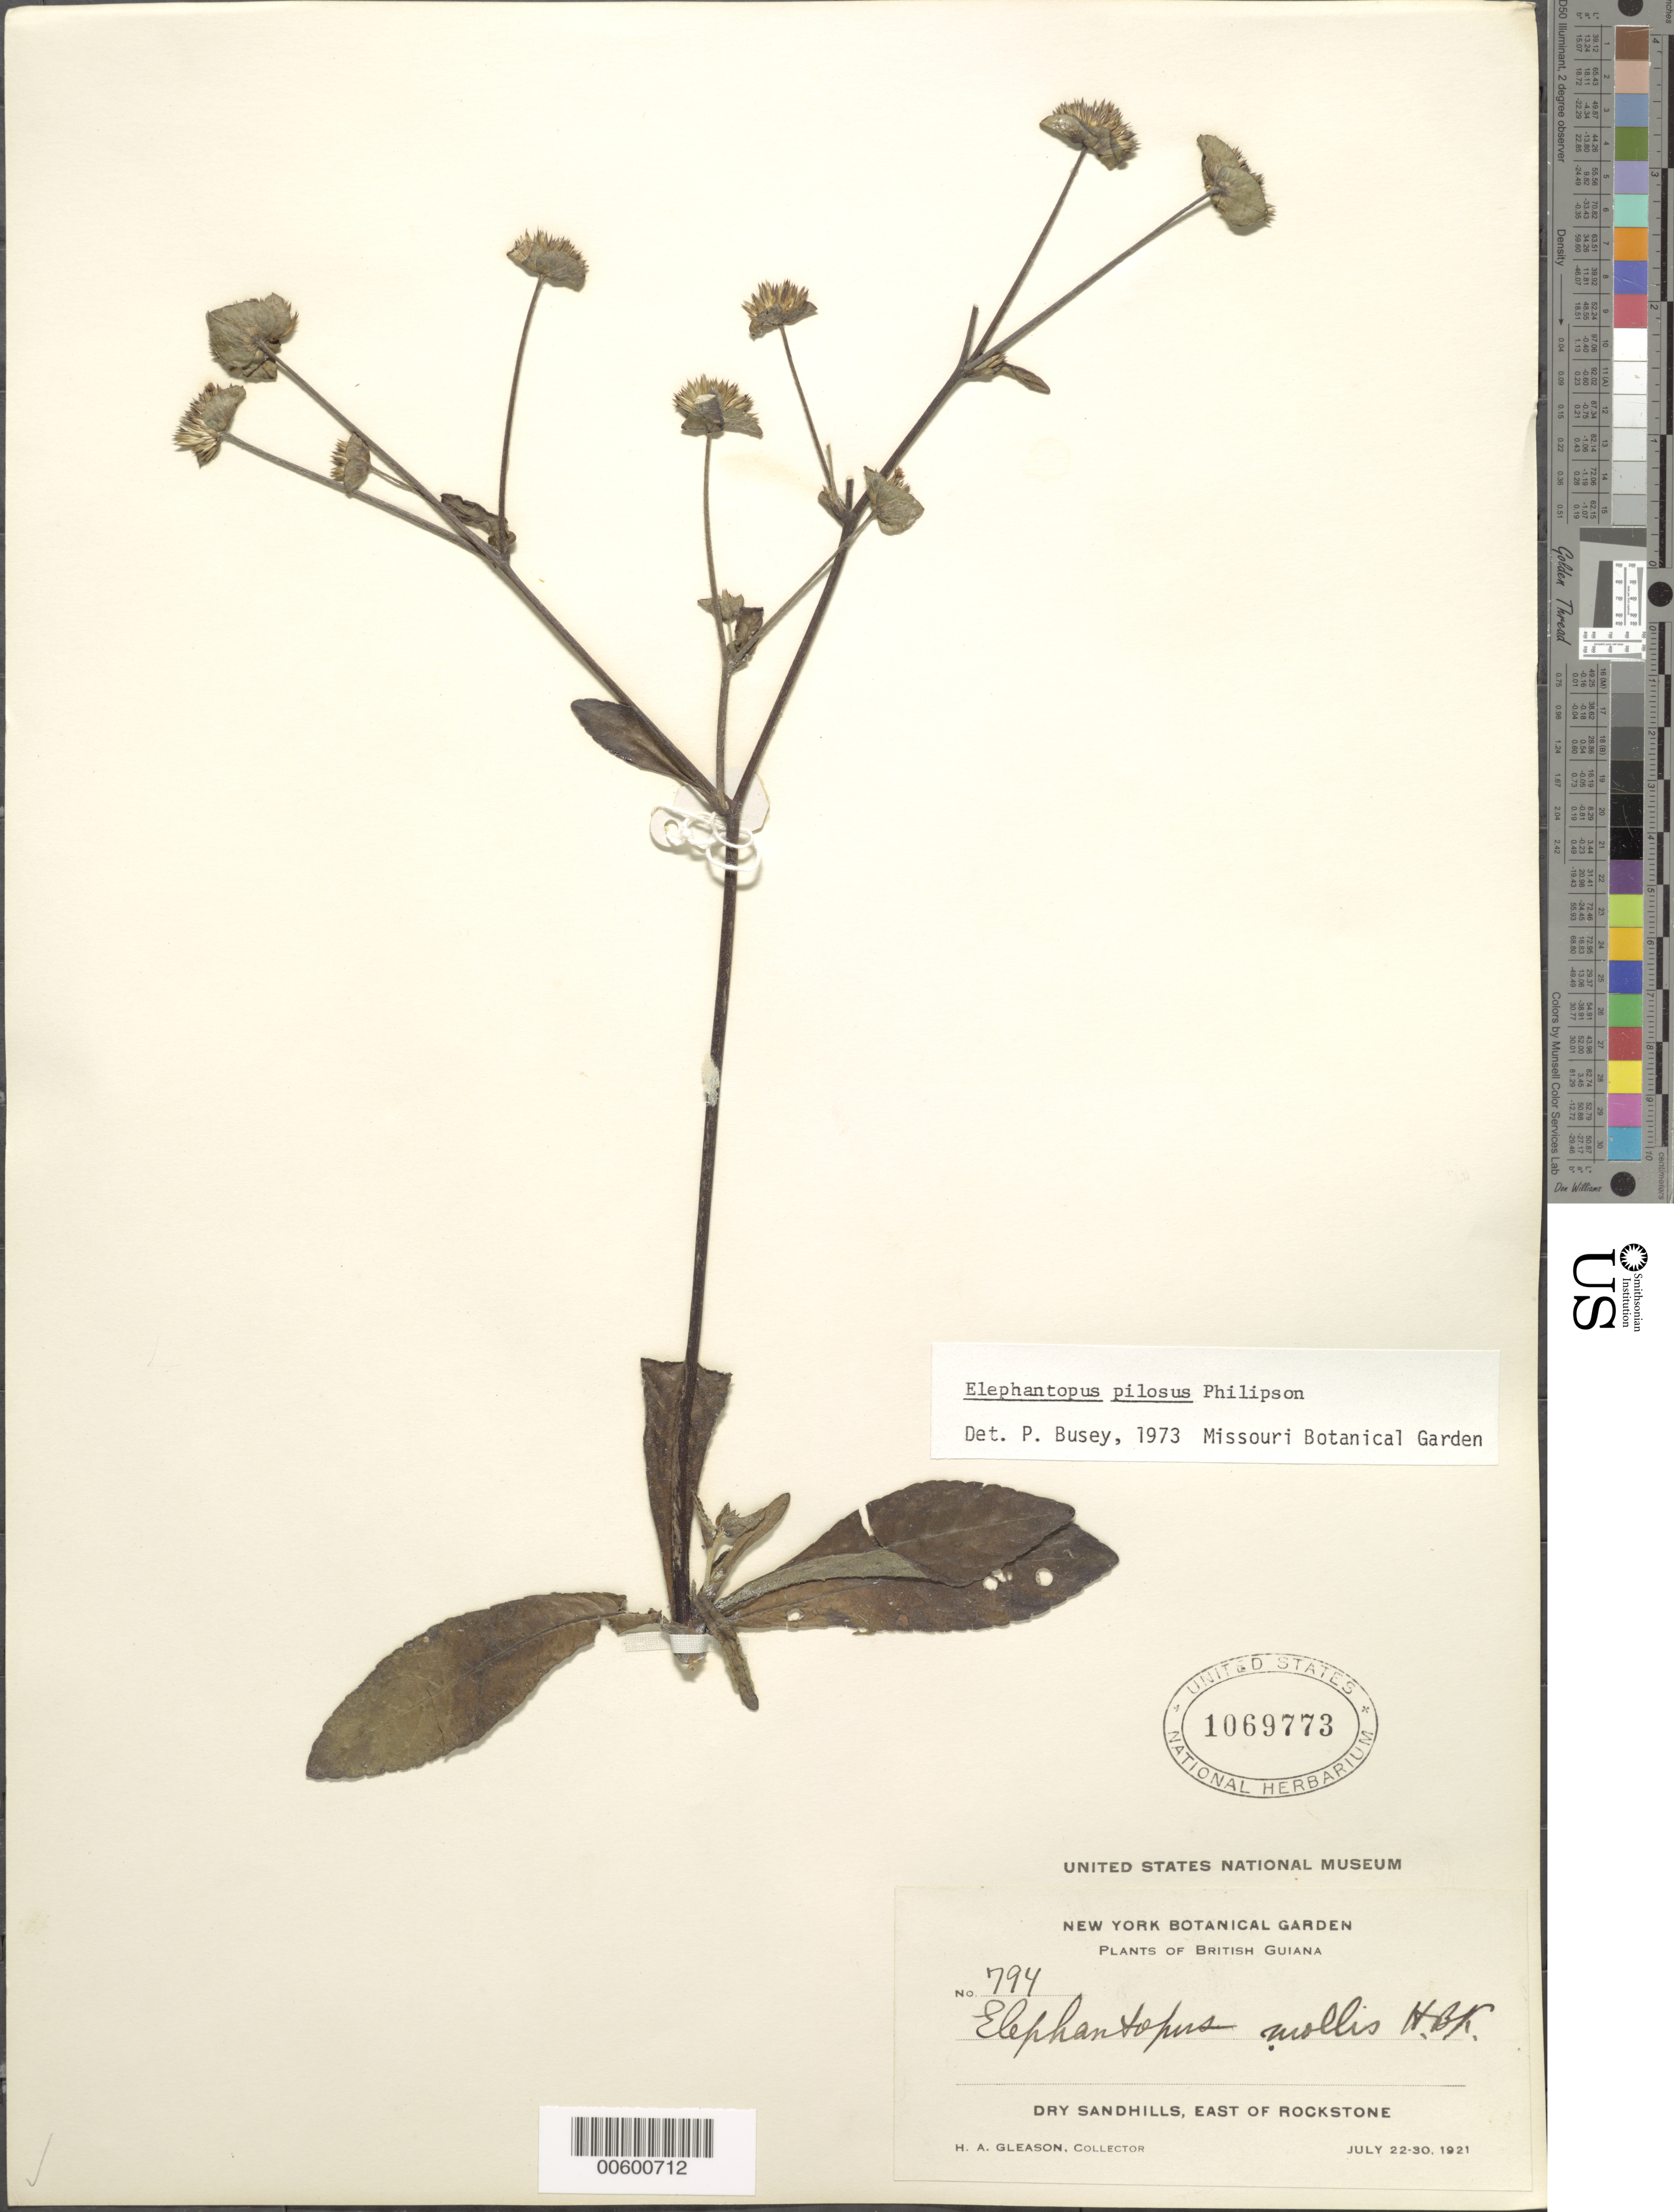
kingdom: Plantae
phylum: Tracheophyta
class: Magnoliopsida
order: Asterales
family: Asteraceae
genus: Elephantopus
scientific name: Elephantopus mollis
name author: Kunth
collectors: H. A. Gleason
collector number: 794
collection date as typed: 22-Jul-21 to 30-Jul-21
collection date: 1921-07-22/1921-07-30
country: Guyana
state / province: U. Demerara-Berbice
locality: Rockstone, E of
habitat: Dry sandhills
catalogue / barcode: US 1069773